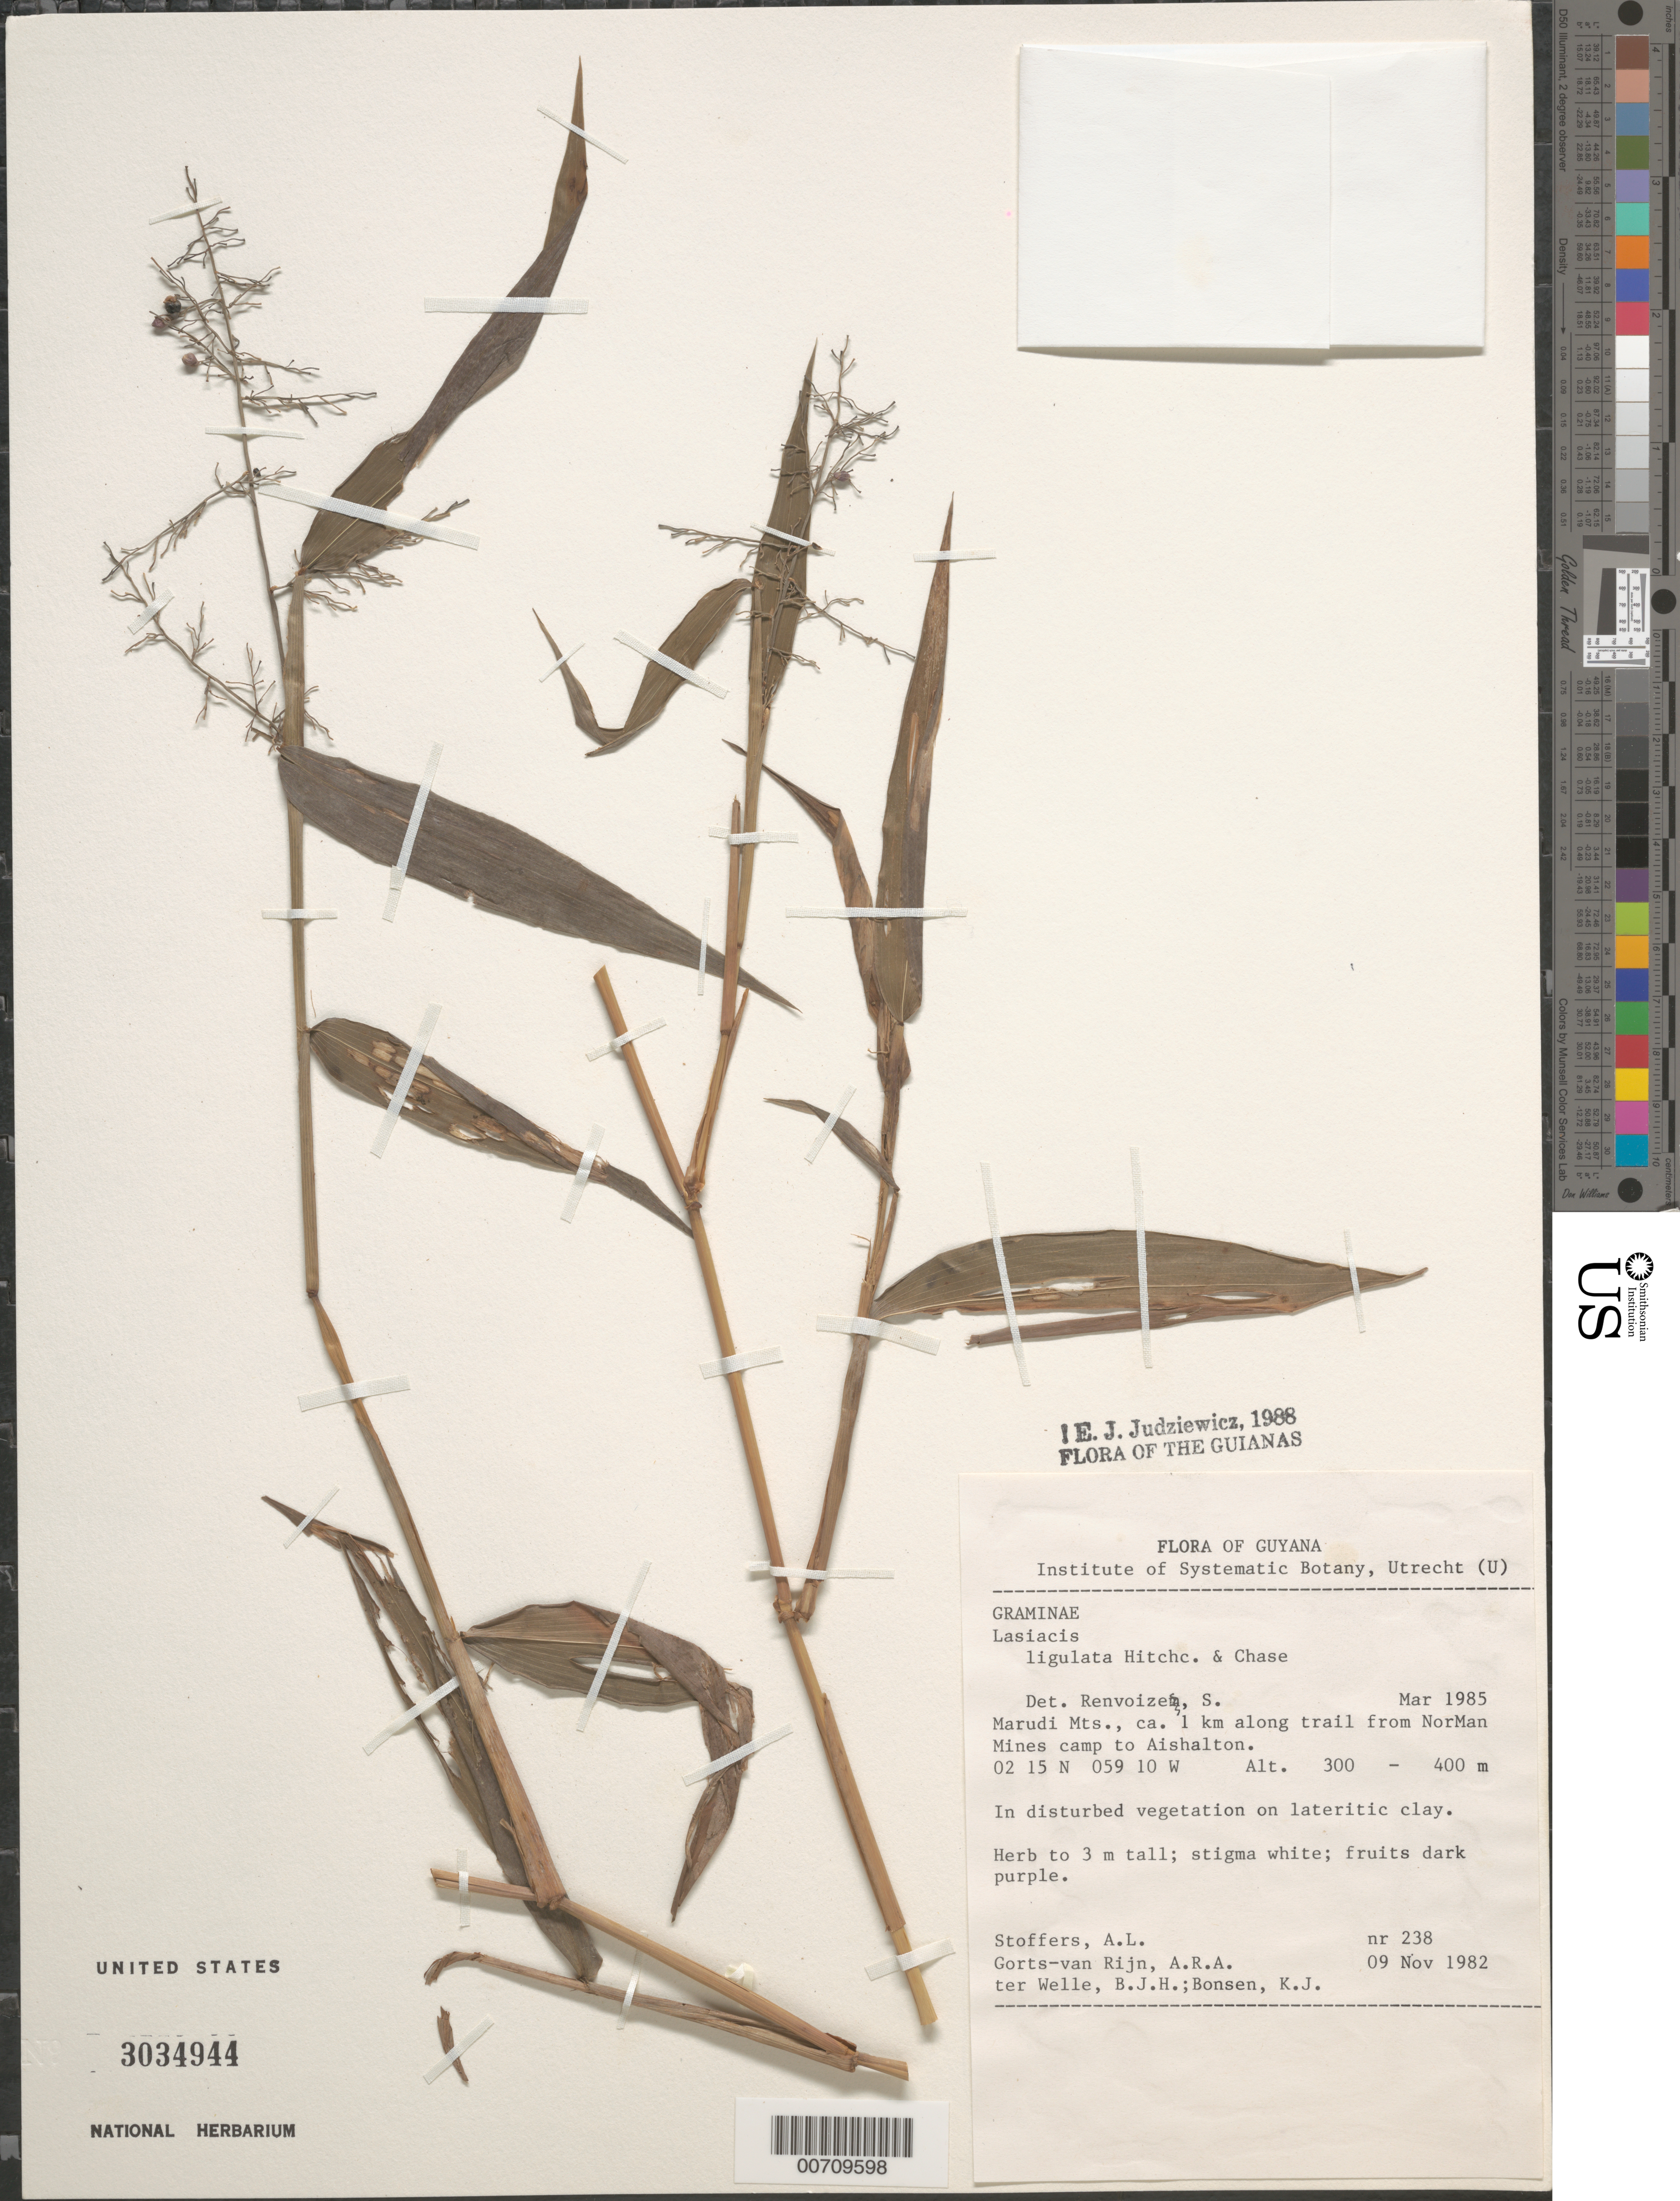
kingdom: Plantae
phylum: Tracheophyta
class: Liliopsida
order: Poales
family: Poaceae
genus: Lasiacis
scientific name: Lasiacis ligulata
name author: Hitchc. & Chase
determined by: Renvoize, S. A.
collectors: A. Stoffers, A. .R. A. Görts-van Rijn, B. Welle & K. Bonsen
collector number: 238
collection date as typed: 9-Nov-82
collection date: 1982-11-09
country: Guyana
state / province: U. Takutu-U. Essequibo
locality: Marudi Mts., ca. 1 km along trail from NorMan Mines camp to Aishalton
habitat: Disturbed vegetation on lateritic clay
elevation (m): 300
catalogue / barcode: US 3034944